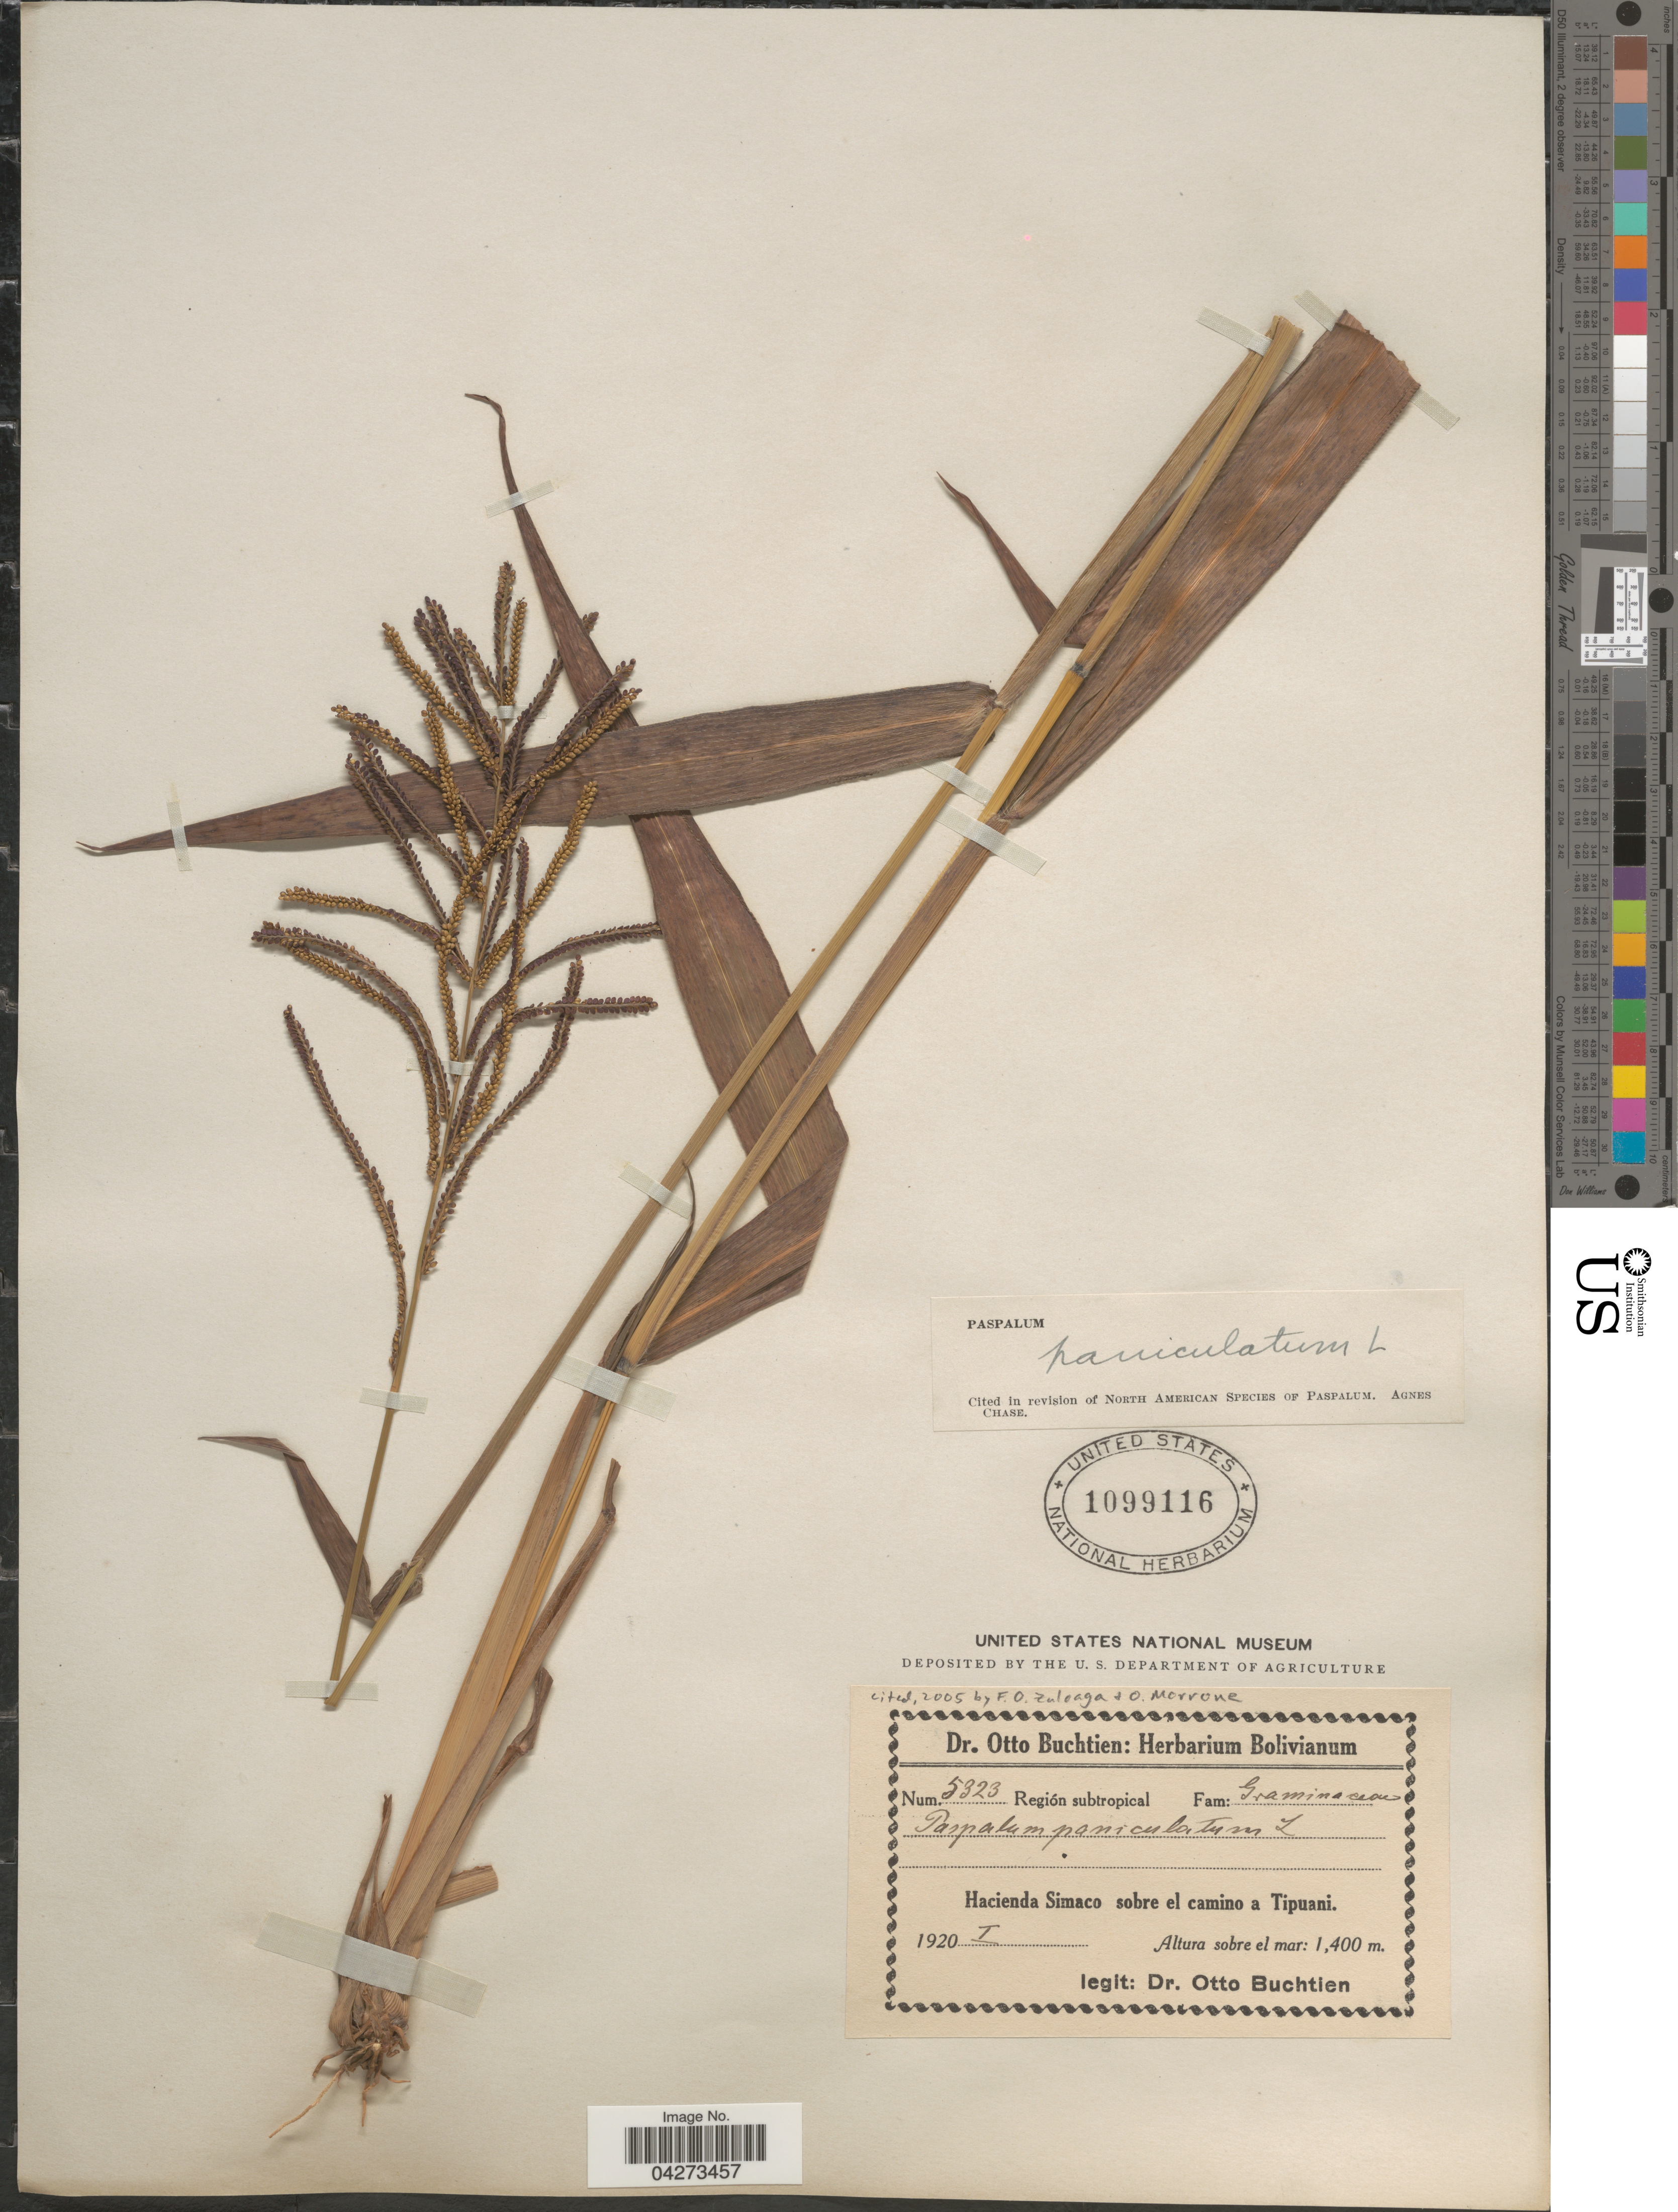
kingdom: Plantae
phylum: Tracheophyta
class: Liliopsida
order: Poales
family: Poaceae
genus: Paspalum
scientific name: Paspalum paniculatum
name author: L.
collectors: O. Buchtien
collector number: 5323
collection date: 1920-01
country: Bolivia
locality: Región subtropical. Hacienda Simaco sobre el camino a Tipuani.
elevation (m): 1400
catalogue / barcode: US 1099116